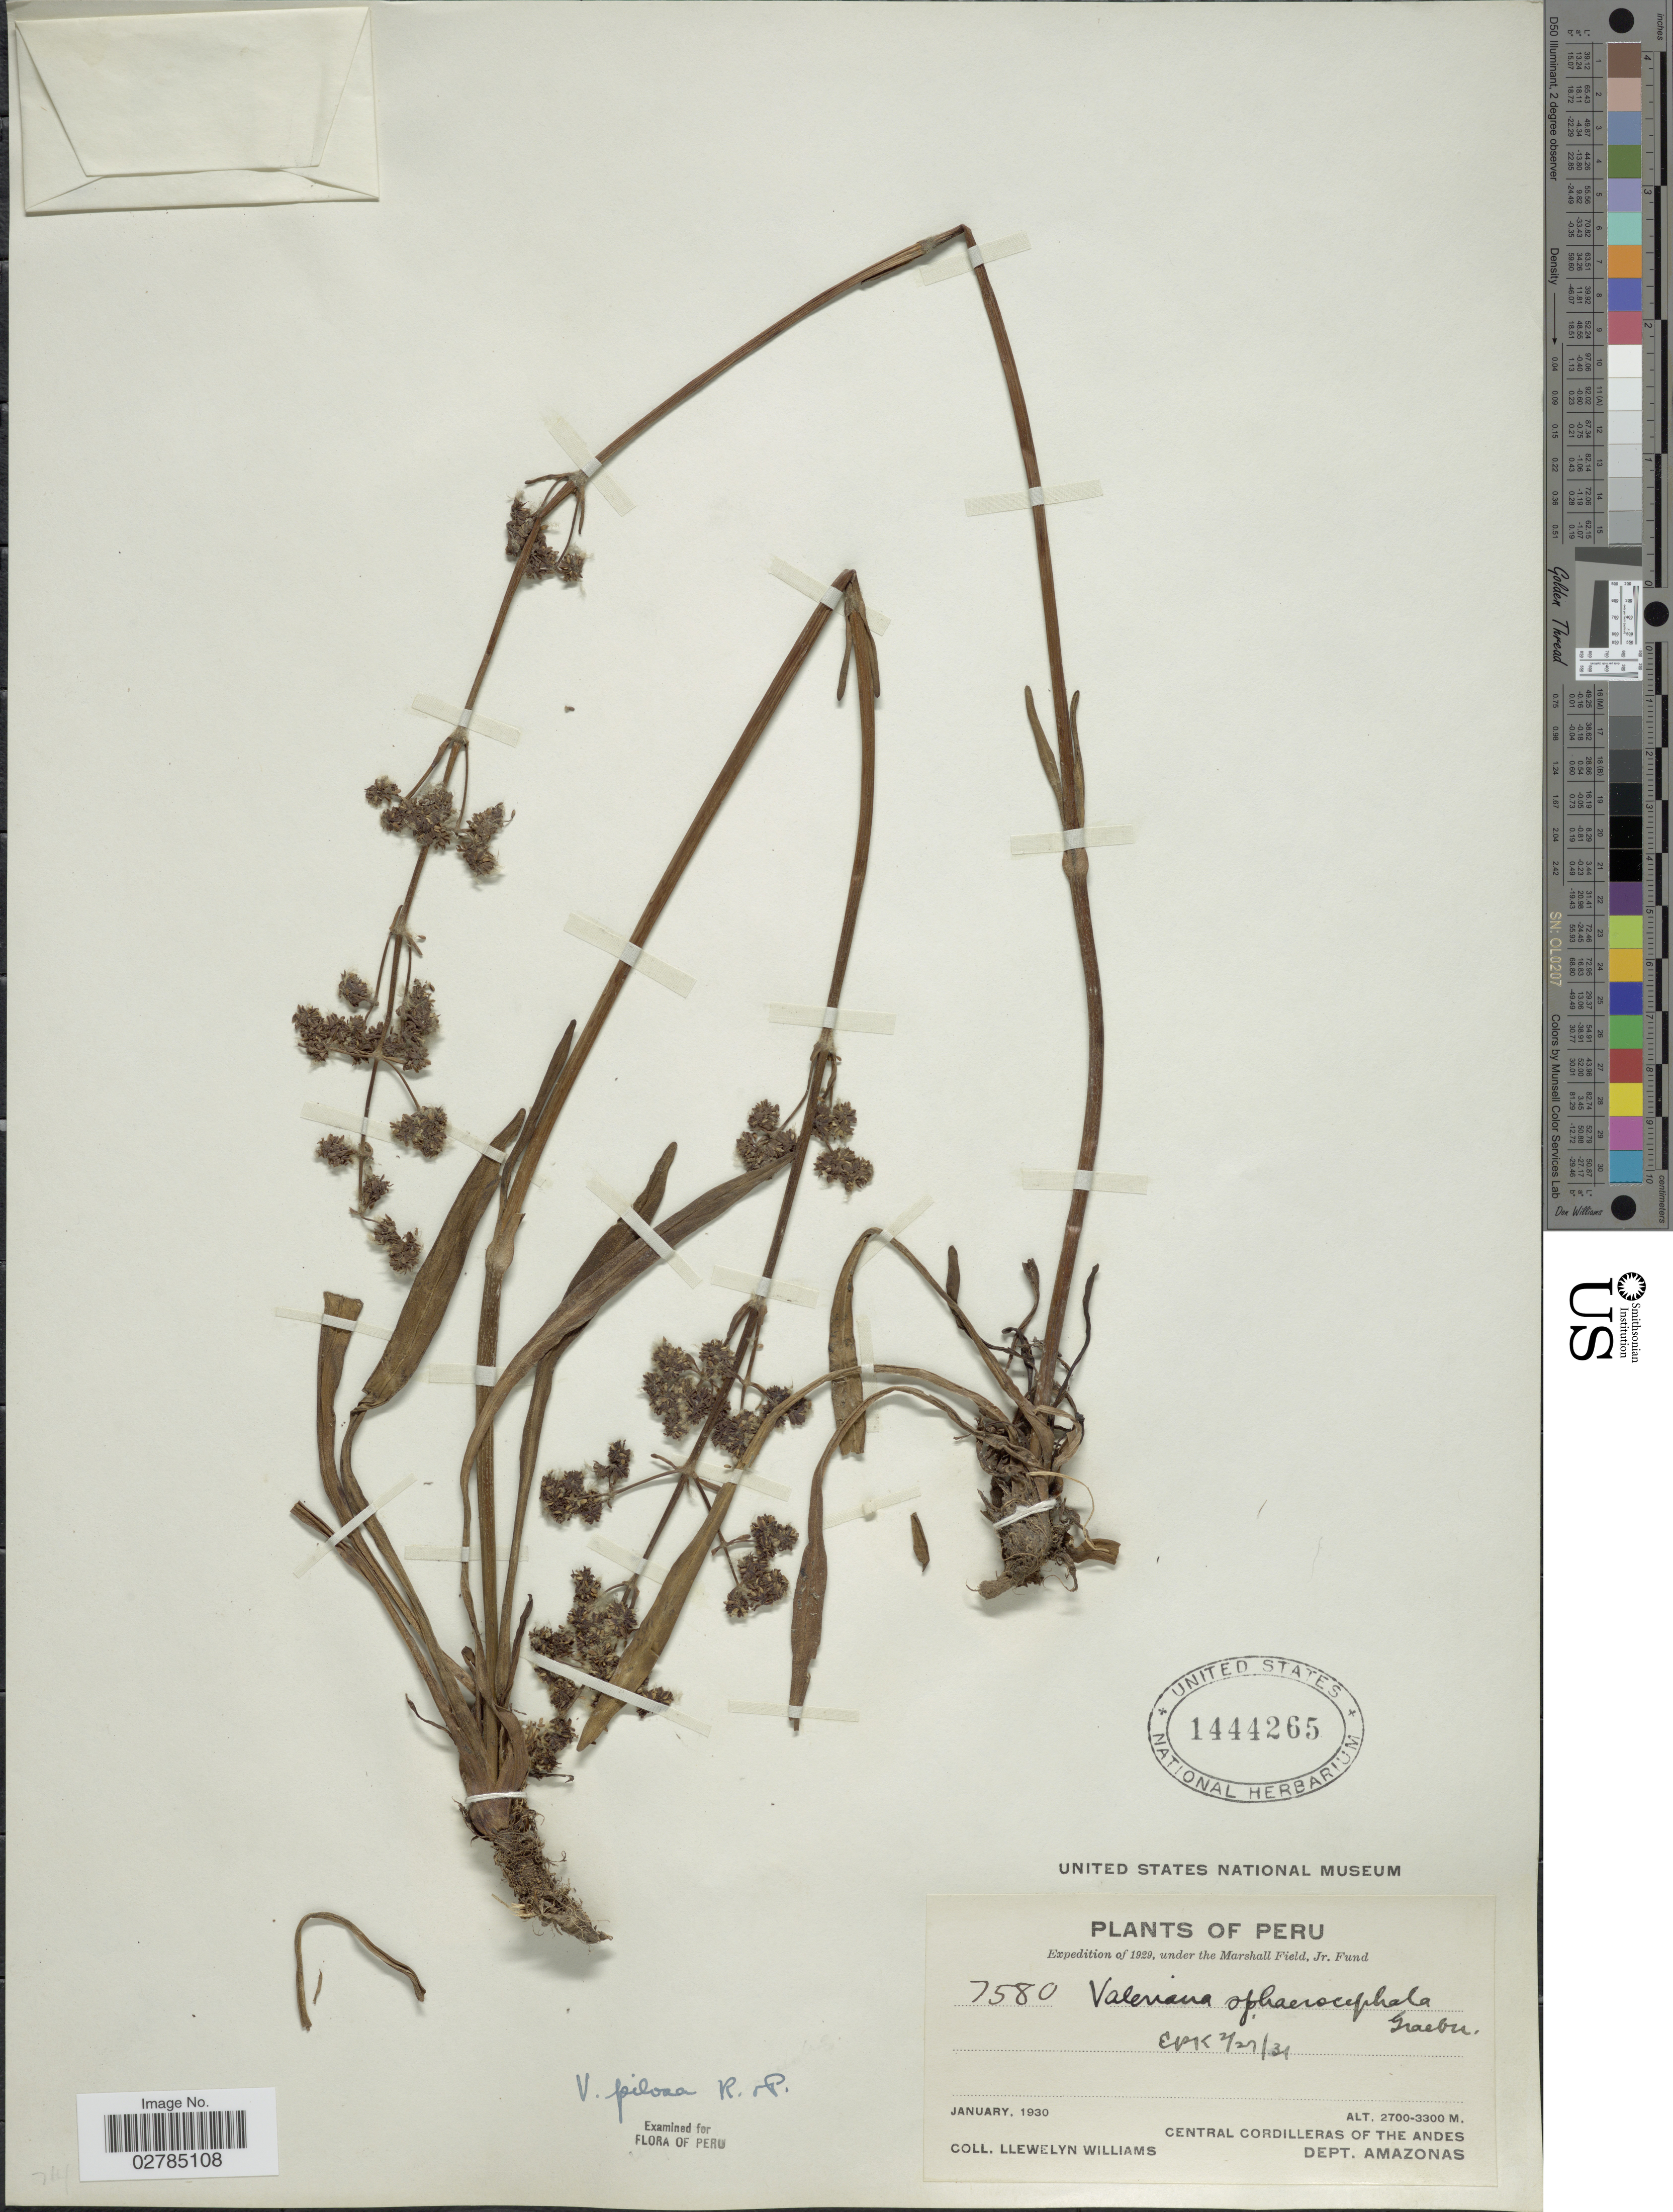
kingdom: Plantae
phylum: Tracheophyta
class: Magnoliopsida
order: Dipsacales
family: Caprifoliaceae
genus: Valeriana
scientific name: Valeriana pilosa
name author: Ruiz & Pav.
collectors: Ll. Williams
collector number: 7580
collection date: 1930-01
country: Peru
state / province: Amazonas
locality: Central Cordilleras of the Andes.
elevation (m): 2700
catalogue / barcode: US 1444265